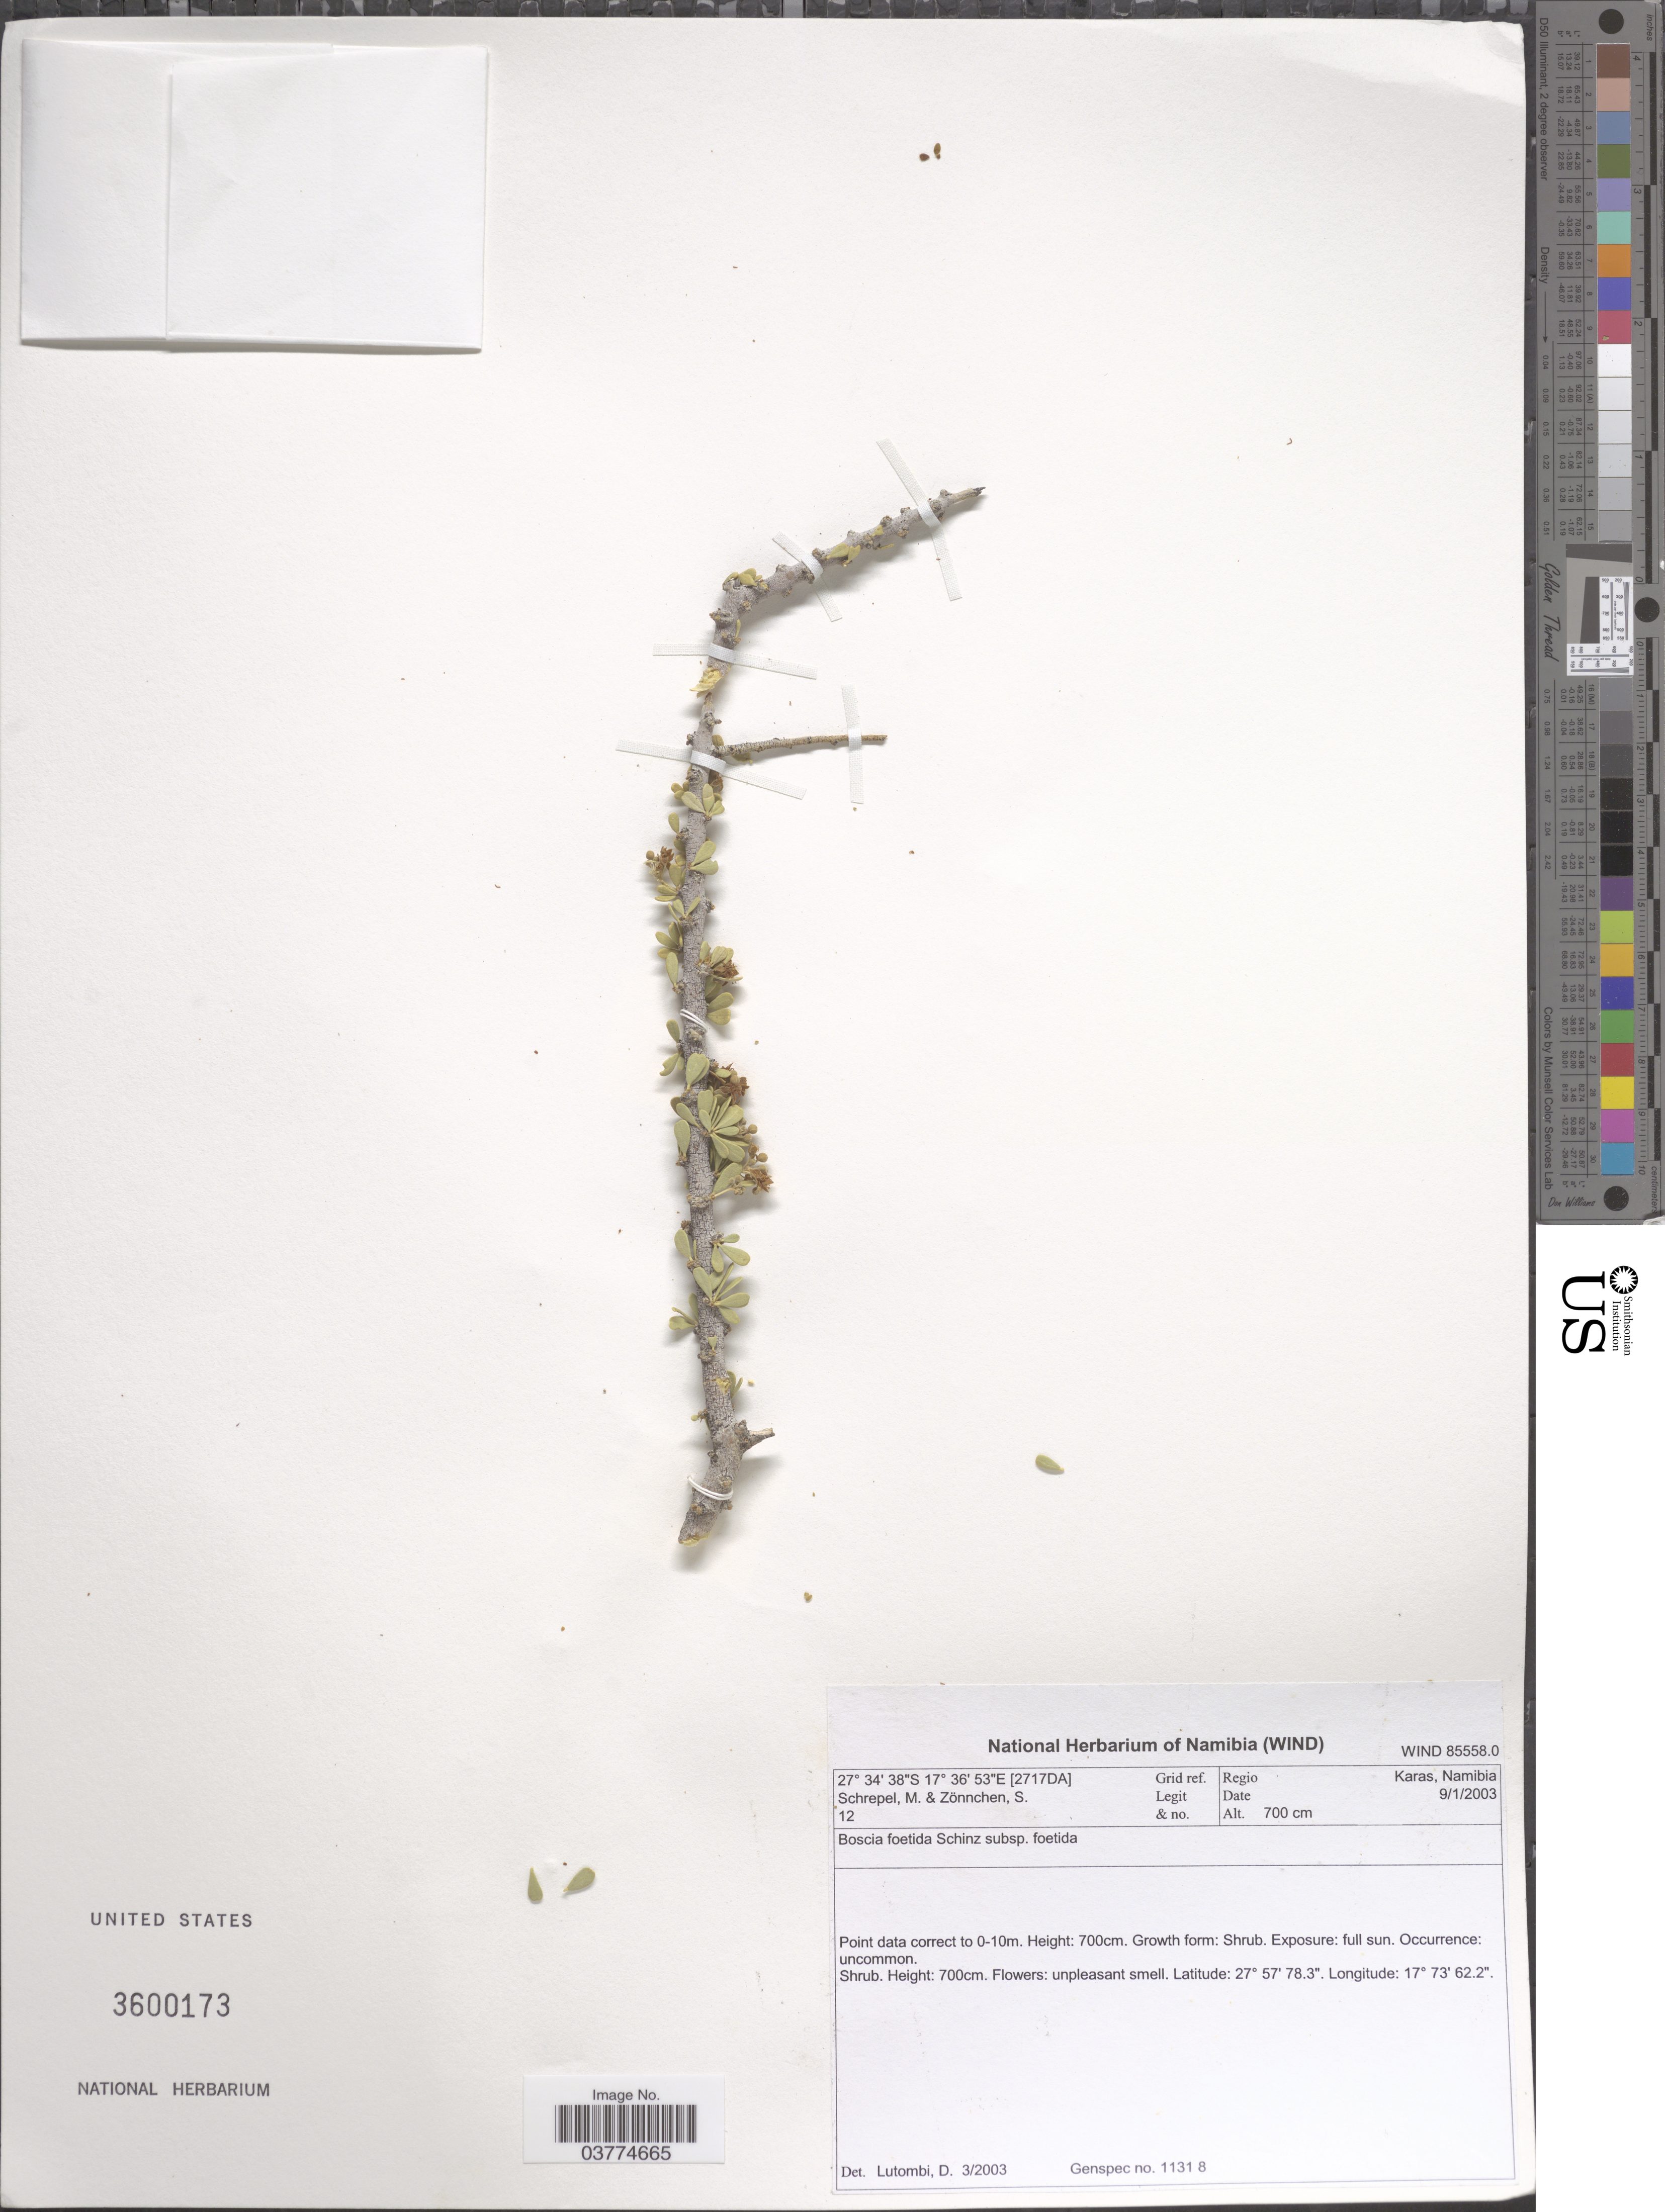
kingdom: Plantae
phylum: Tracheophyta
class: Magnoliopsida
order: Brassicales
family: Capparaceae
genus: Boscia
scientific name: Boscia foetida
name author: Schinz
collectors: M. Schrepel & S. Zonnchen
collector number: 12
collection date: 2003-01-09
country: Namibia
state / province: Karas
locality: Grid ref. [2717DA]. Regio Karas, Namibia.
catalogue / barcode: US 3600173